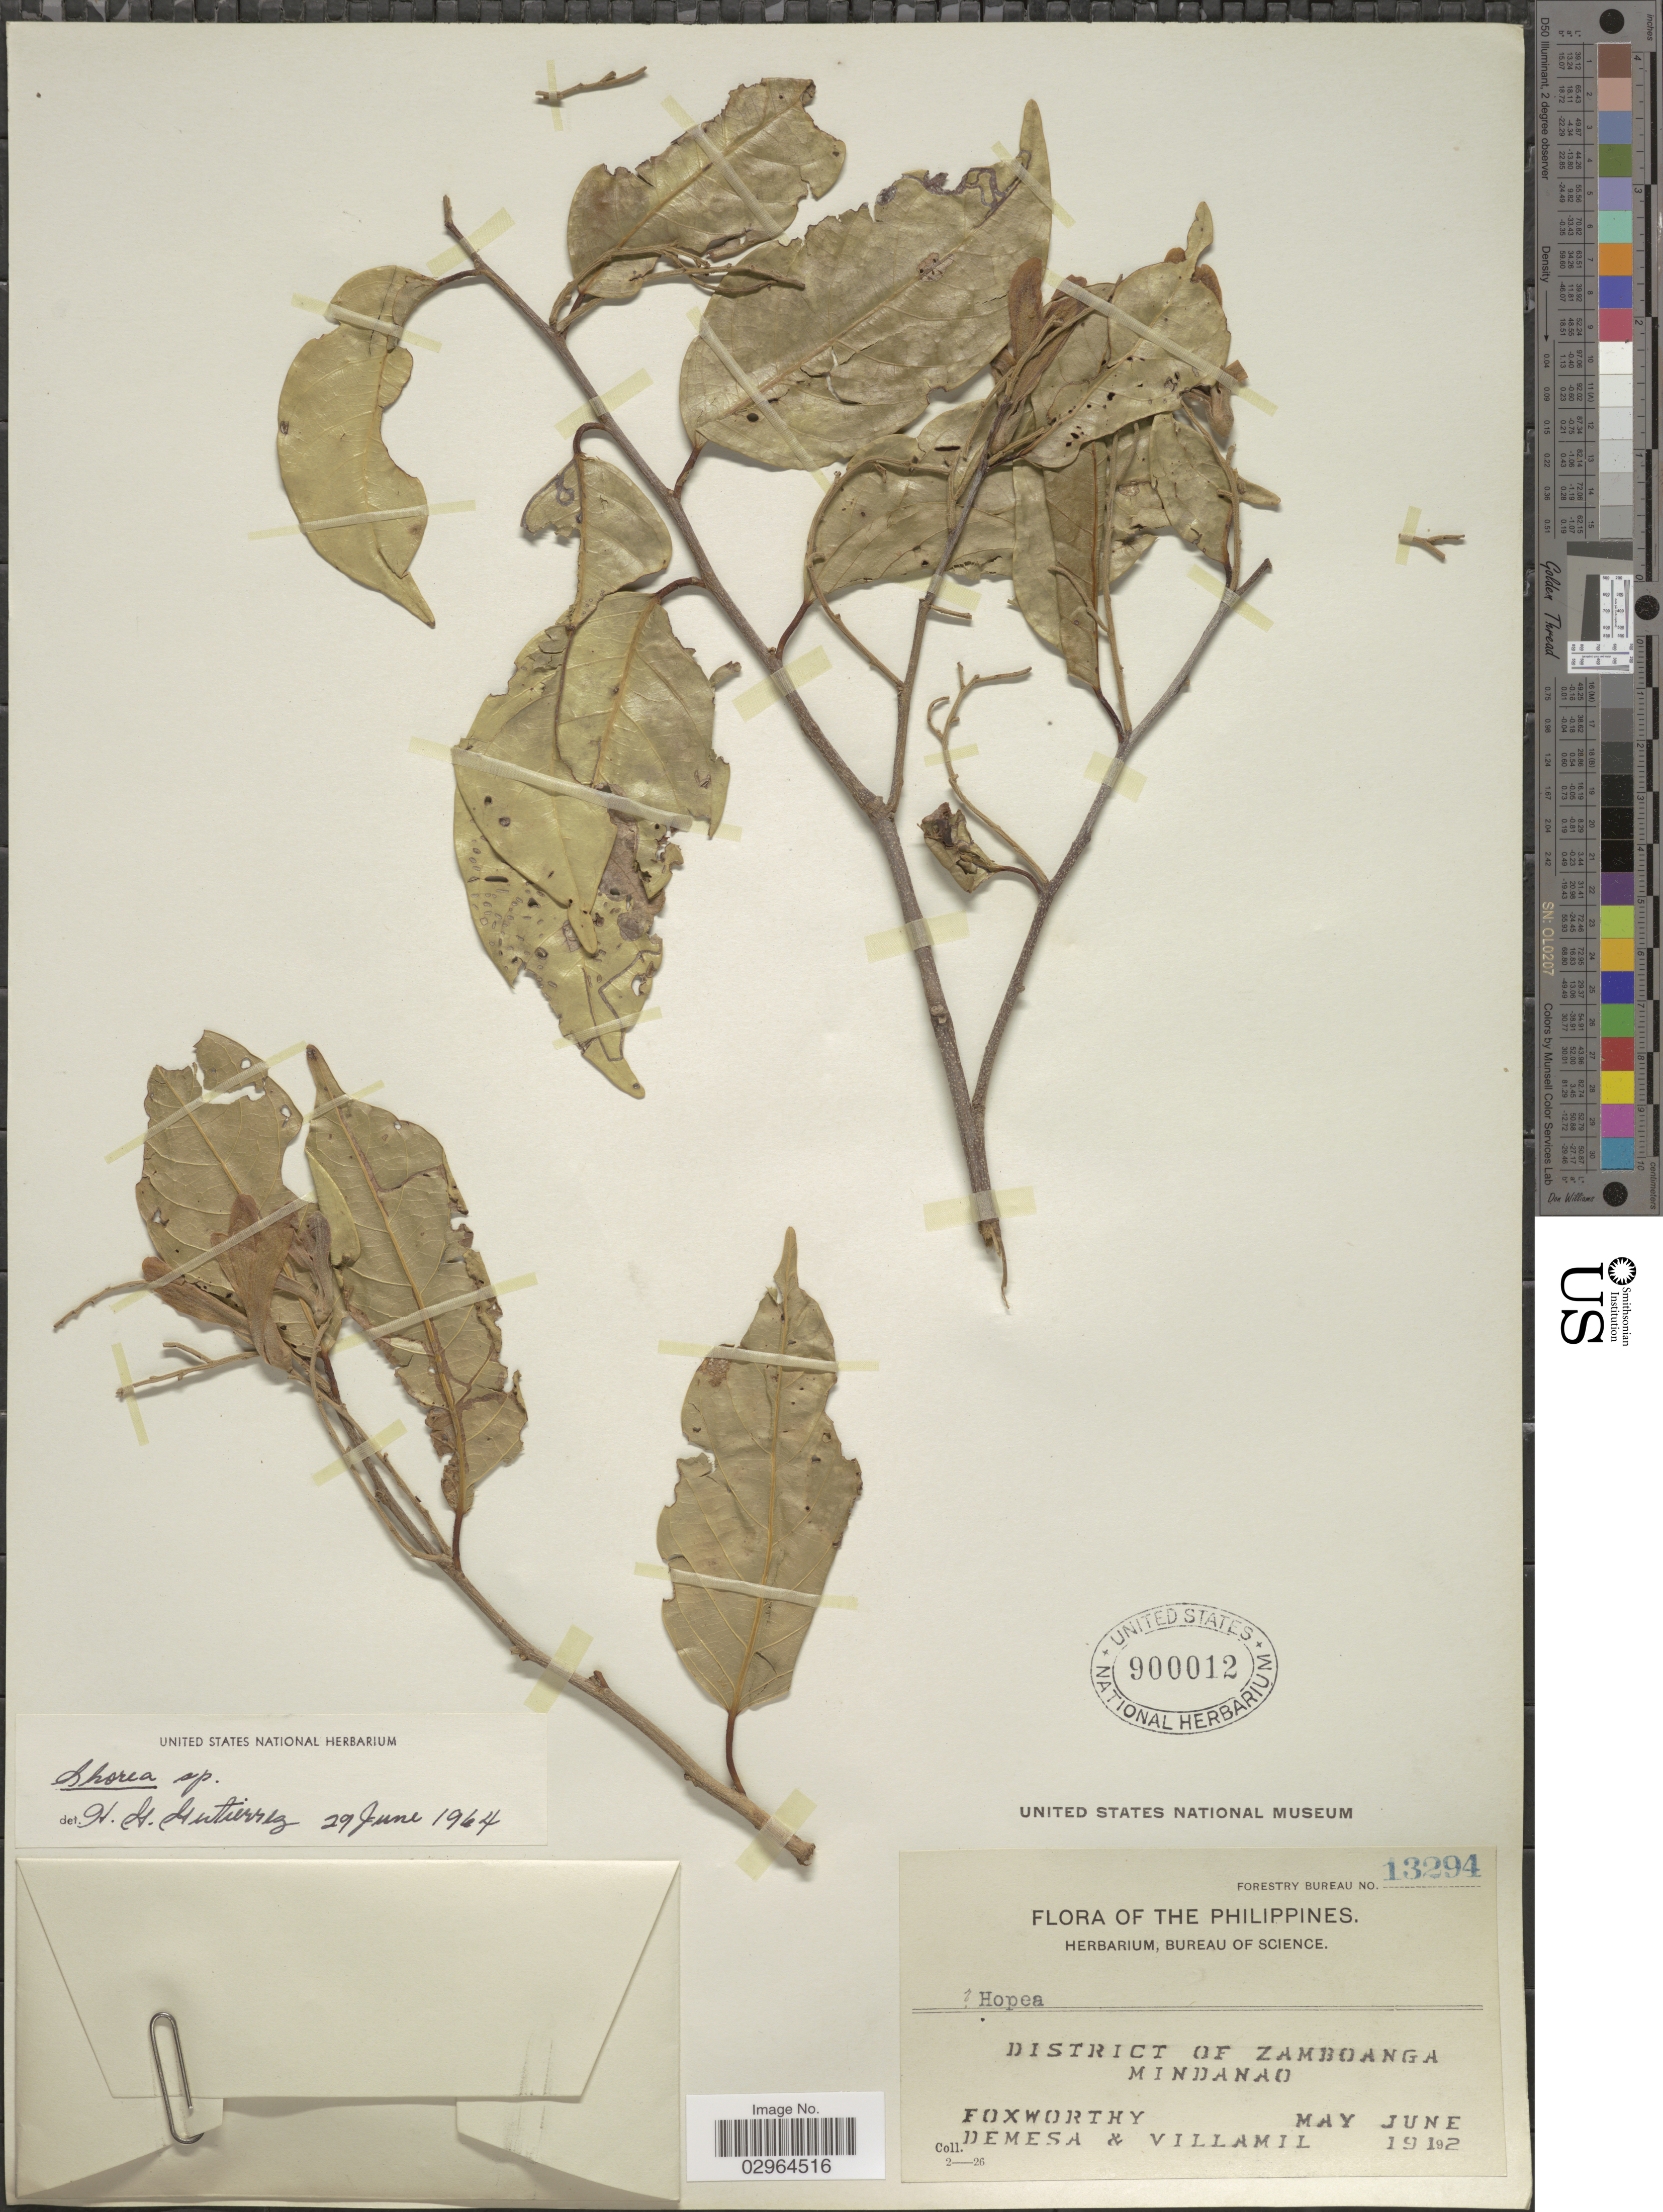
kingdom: Plantae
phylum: Tracheophyta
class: Magnoliopsida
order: Malvales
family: Dipterocarpaceae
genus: Shorea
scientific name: Shorea sp.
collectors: Foxworthy, Demesa & Villamil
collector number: Forestry Bureau 13294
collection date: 1912-05/1912-06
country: Philippines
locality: District of Zamboanga, Mindanao.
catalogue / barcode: US 900012